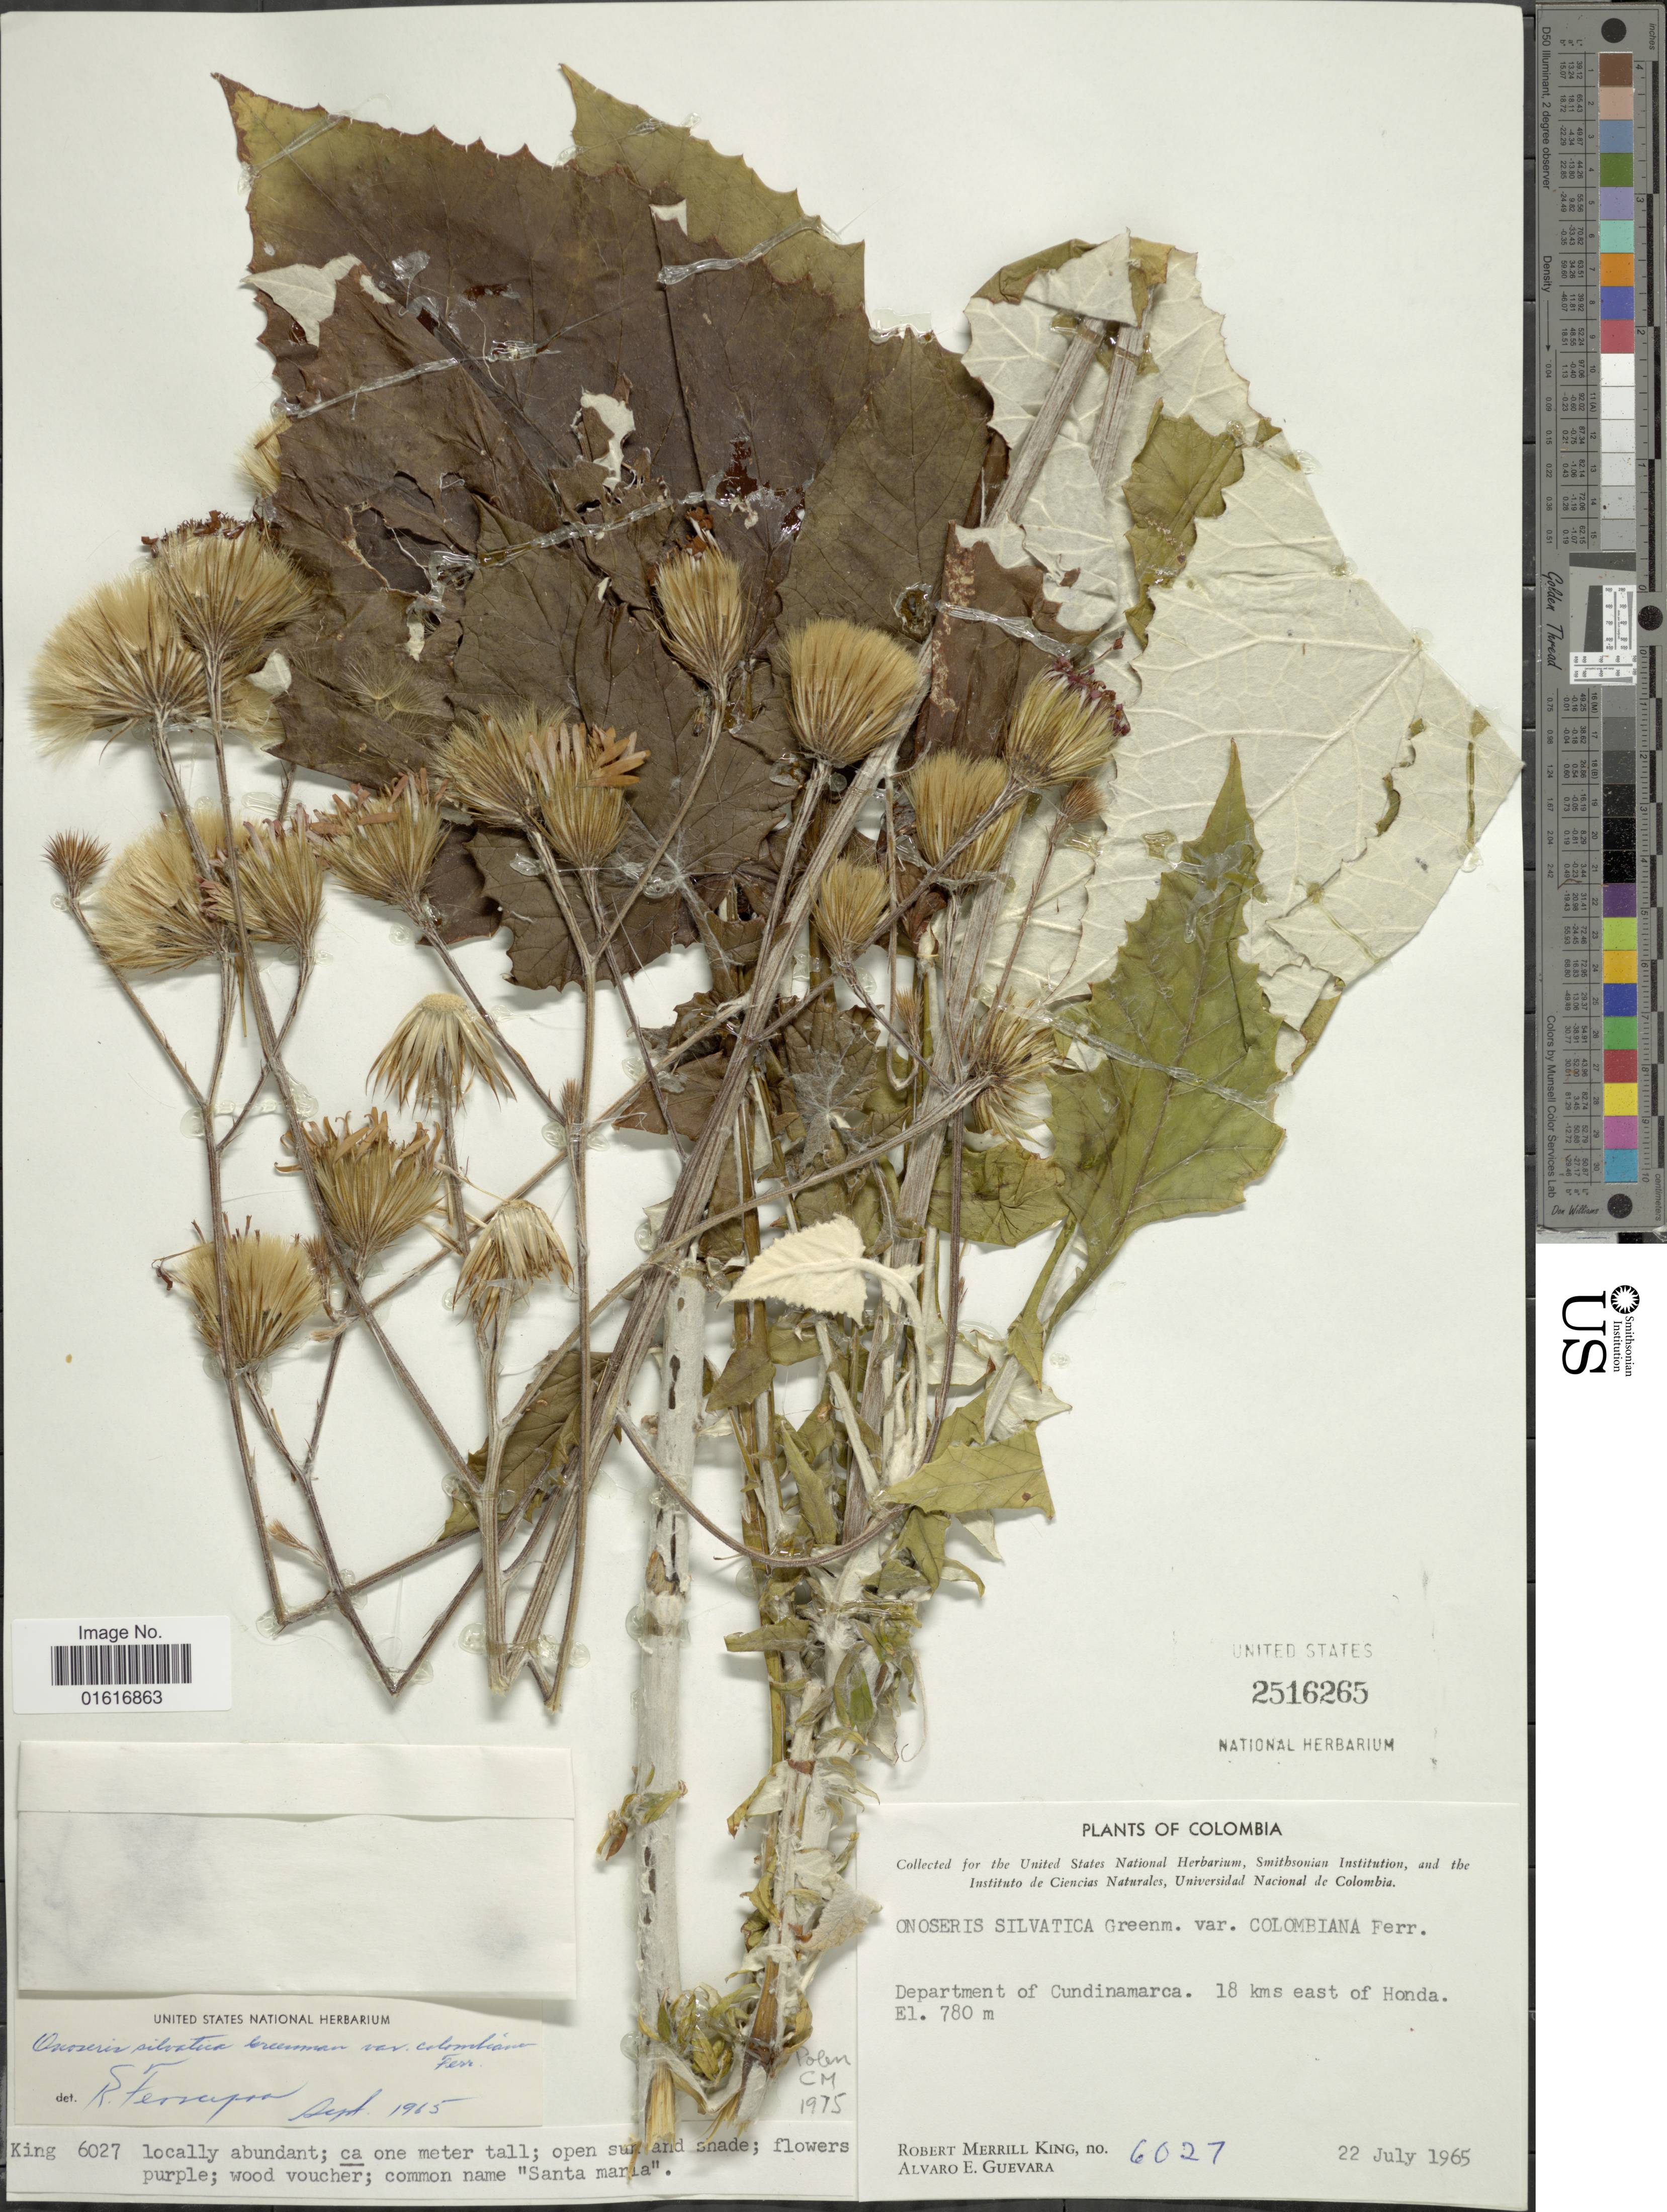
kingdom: Plantae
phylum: Tracheophyta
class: Magnoliopsida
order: Asterales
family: Asteraceae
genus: Onoseris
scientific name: Onoseris silvatica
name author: Greenm.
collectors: R. M. King & A. E. Guevara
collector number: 6027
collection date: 1965-07-22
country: Colombia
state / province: Cundinamarca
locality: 18 kms east of Honda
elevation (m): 780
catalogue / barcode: US 2516265